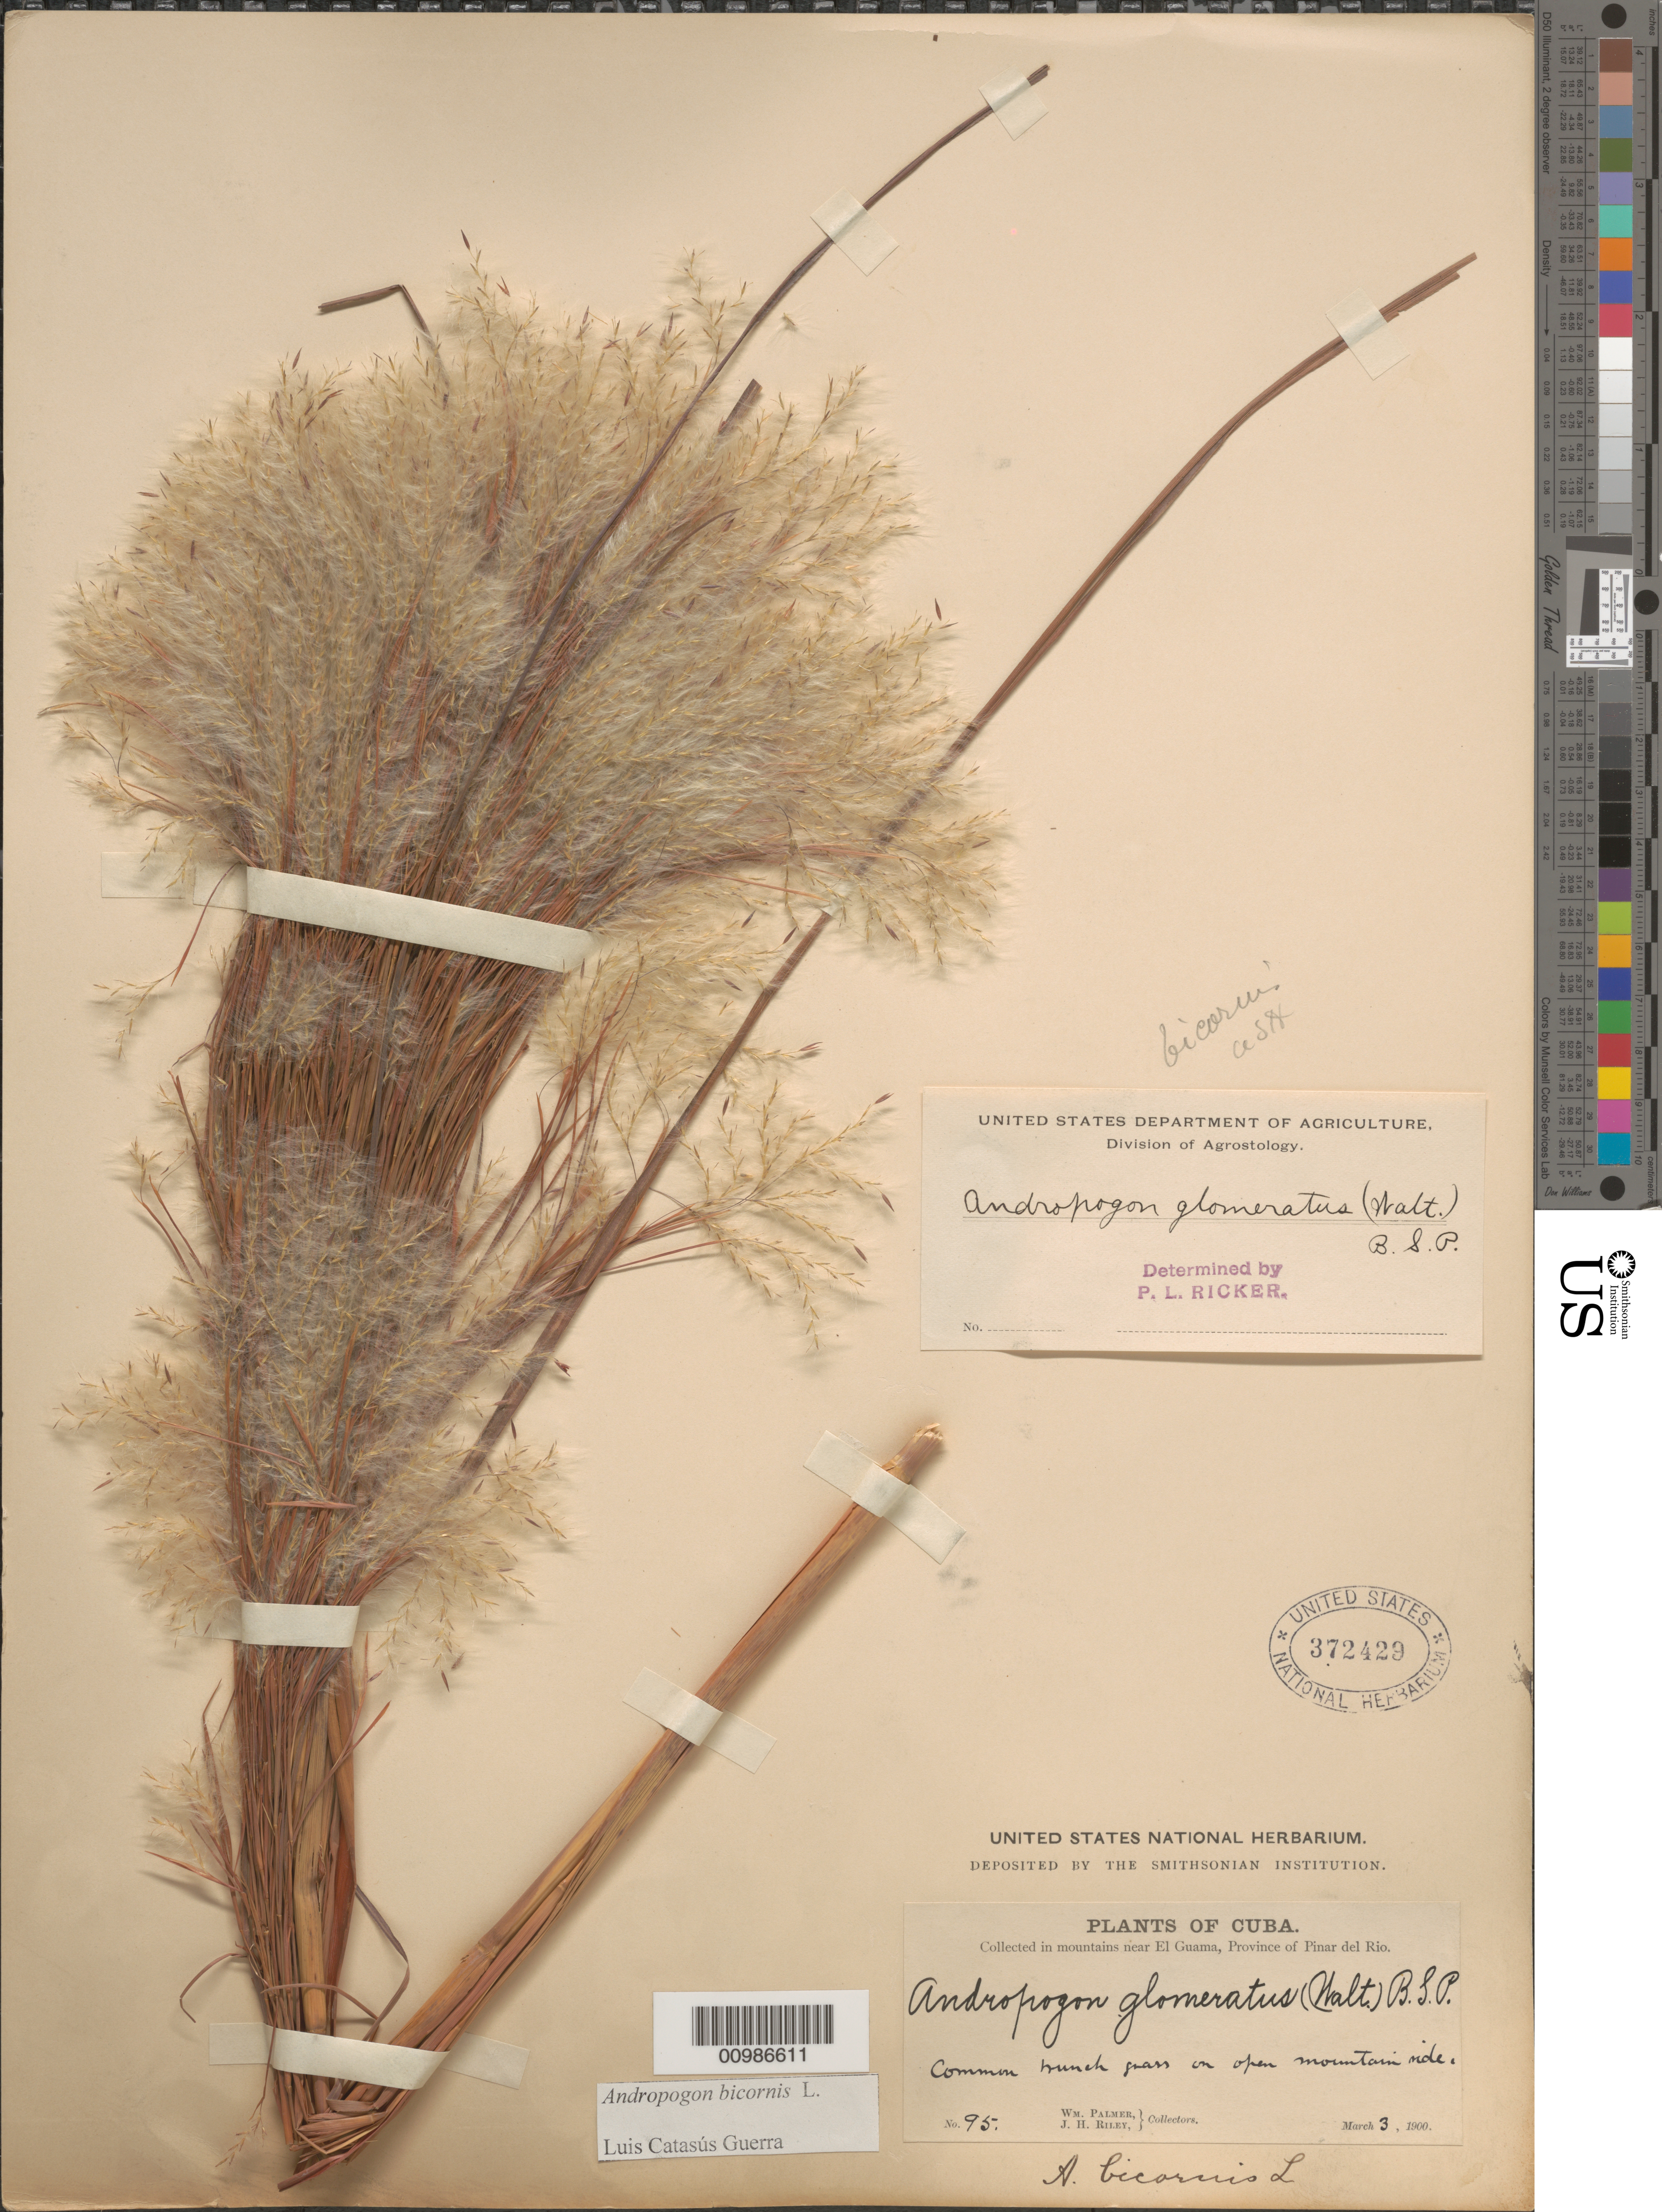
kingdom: Plantae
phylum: Tracheophyta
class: Liliopsida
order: Poales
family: Poaceae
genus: Andropogon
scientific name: Andropogon bicornis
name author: L.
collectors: W. Palmer & J. H. Riley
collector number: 95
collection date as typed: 03 Mar 1900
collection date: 1900-03-03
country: Cuba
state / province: Pinar del Rio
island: Cuba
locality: near El Guama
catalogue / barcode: US 372429